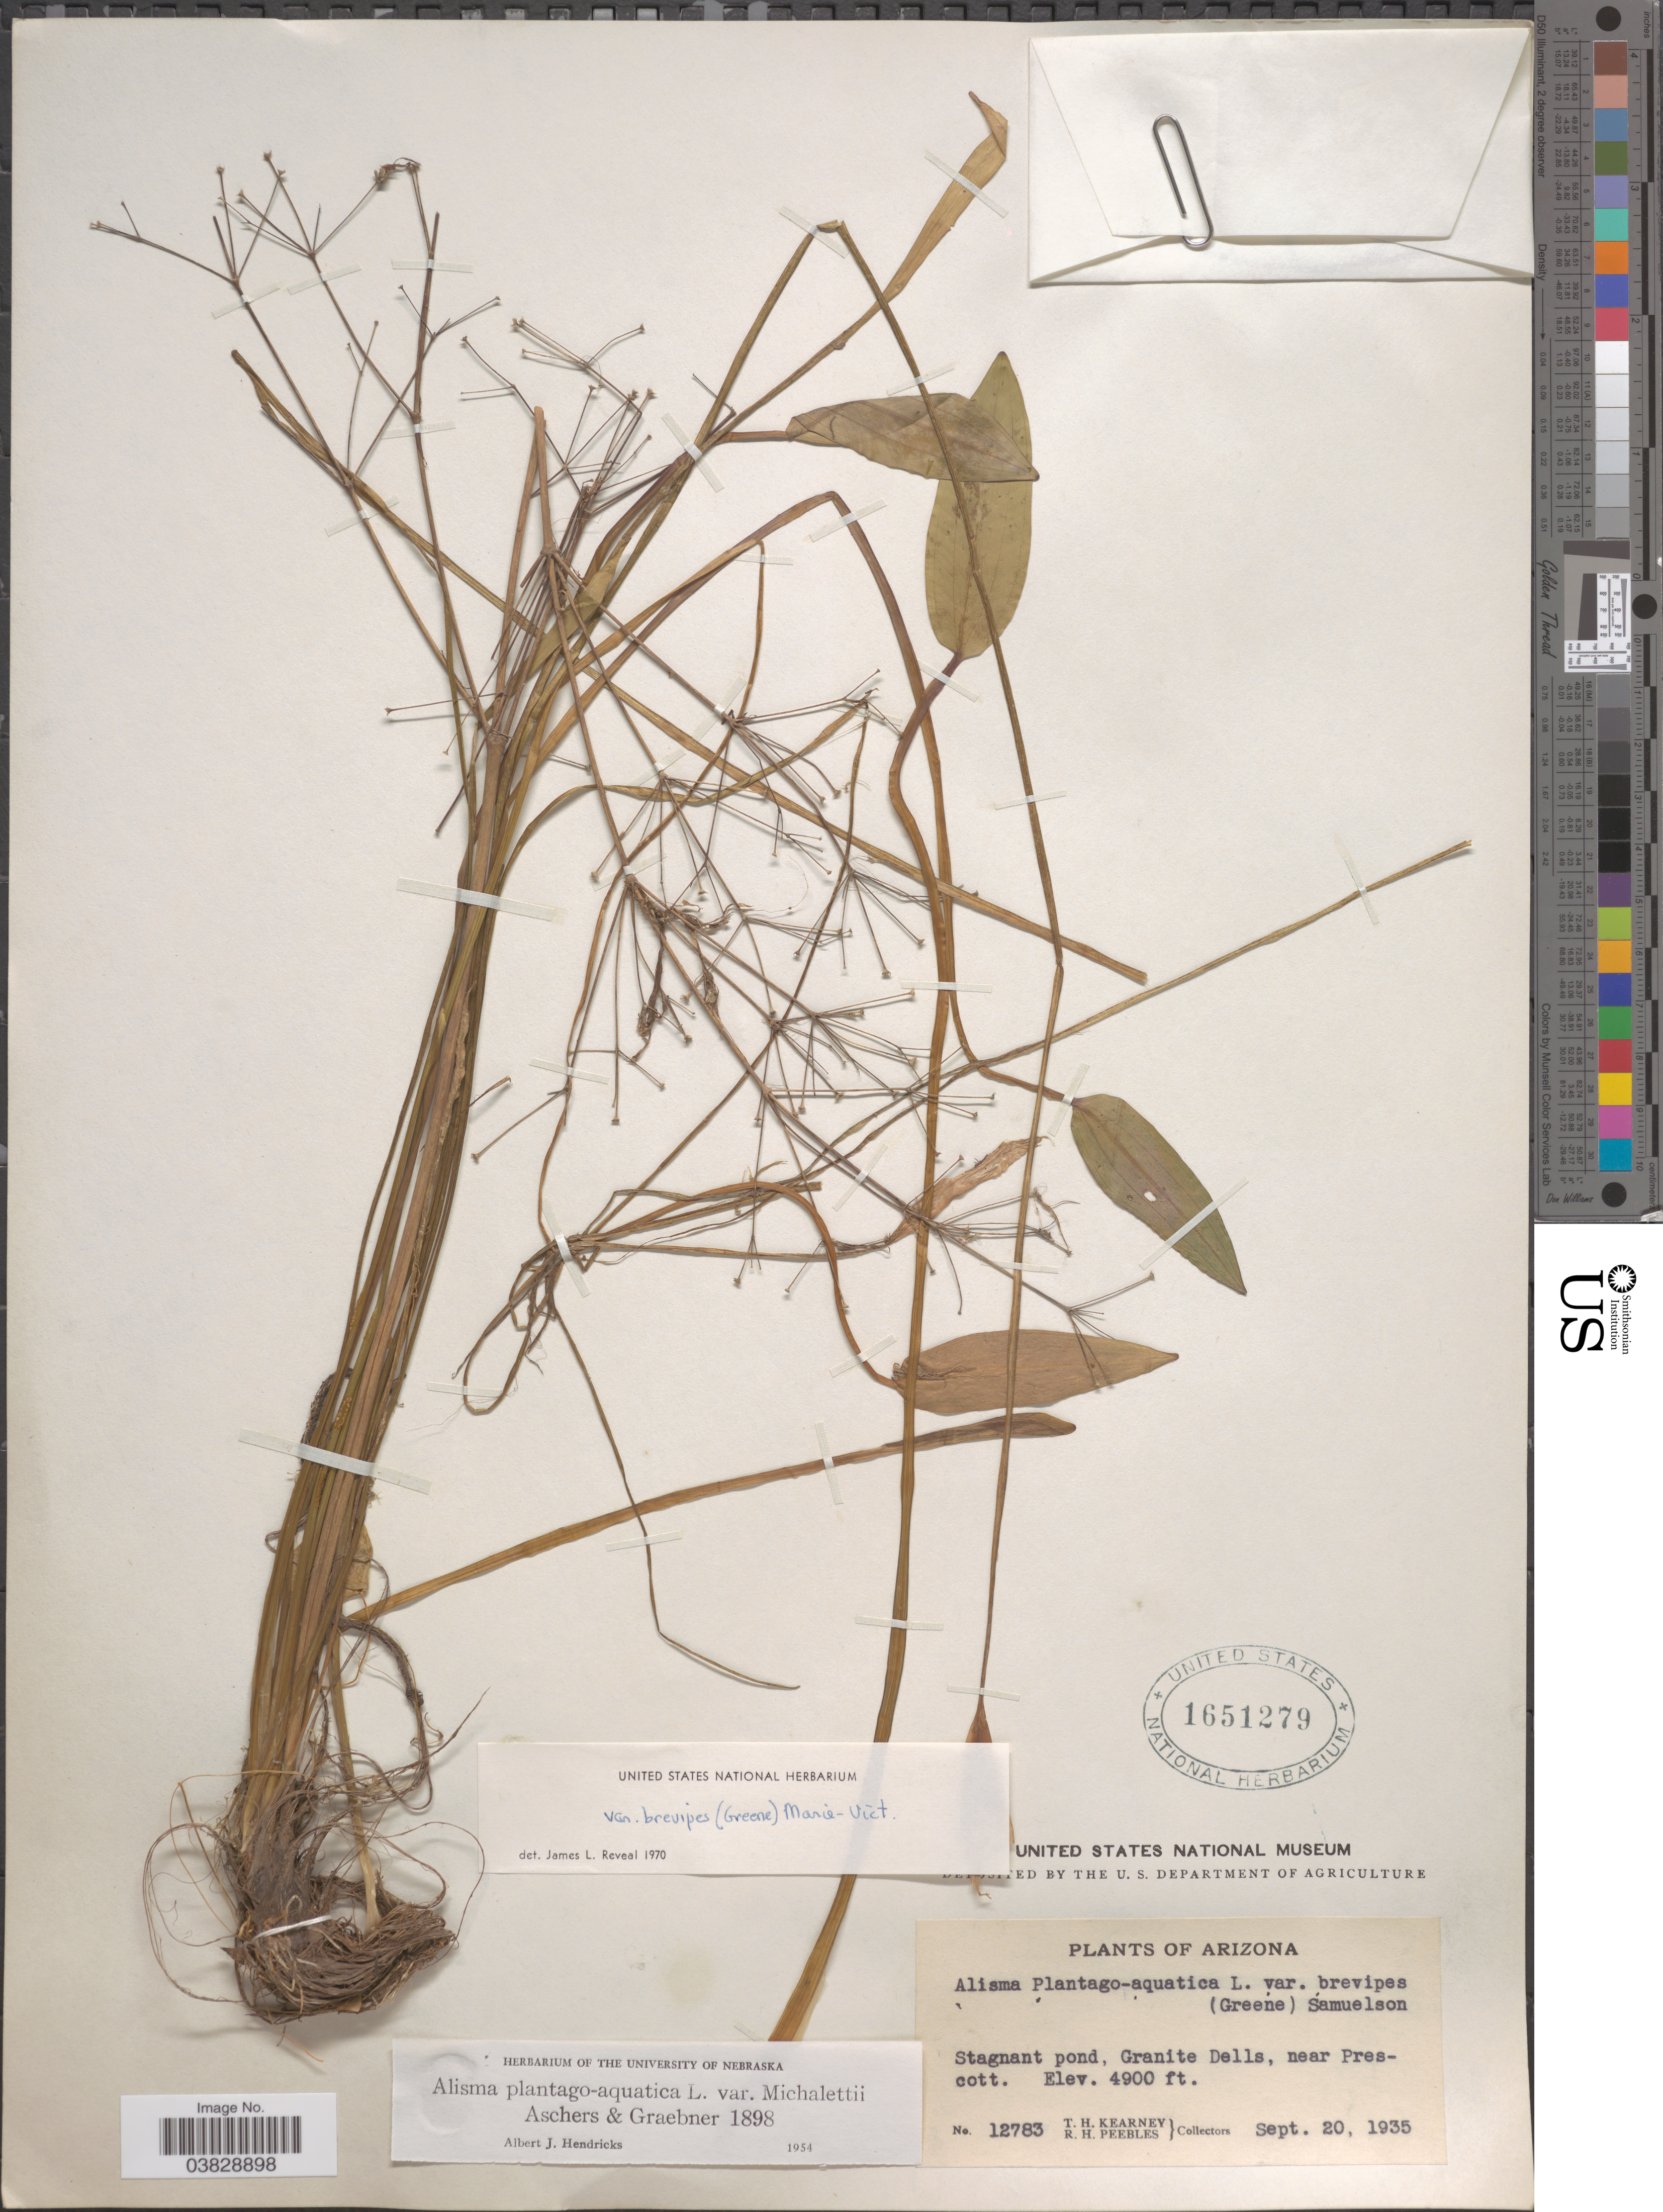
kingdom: Plantae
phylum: Tracheophyta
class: Liliopsida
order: Alismatales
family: Alismataceae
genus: Alisma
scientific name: Alisma plantago-aquatica var. brevipes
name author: (Greene) Vict.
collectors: T. H. Kearney & R. H. Peebles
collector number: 12783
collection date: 1935-09-20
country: United States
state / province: Arizona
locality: Stagnant pond, Granite Dells, near Prescott.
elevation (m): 1494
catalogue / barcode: US 1651279